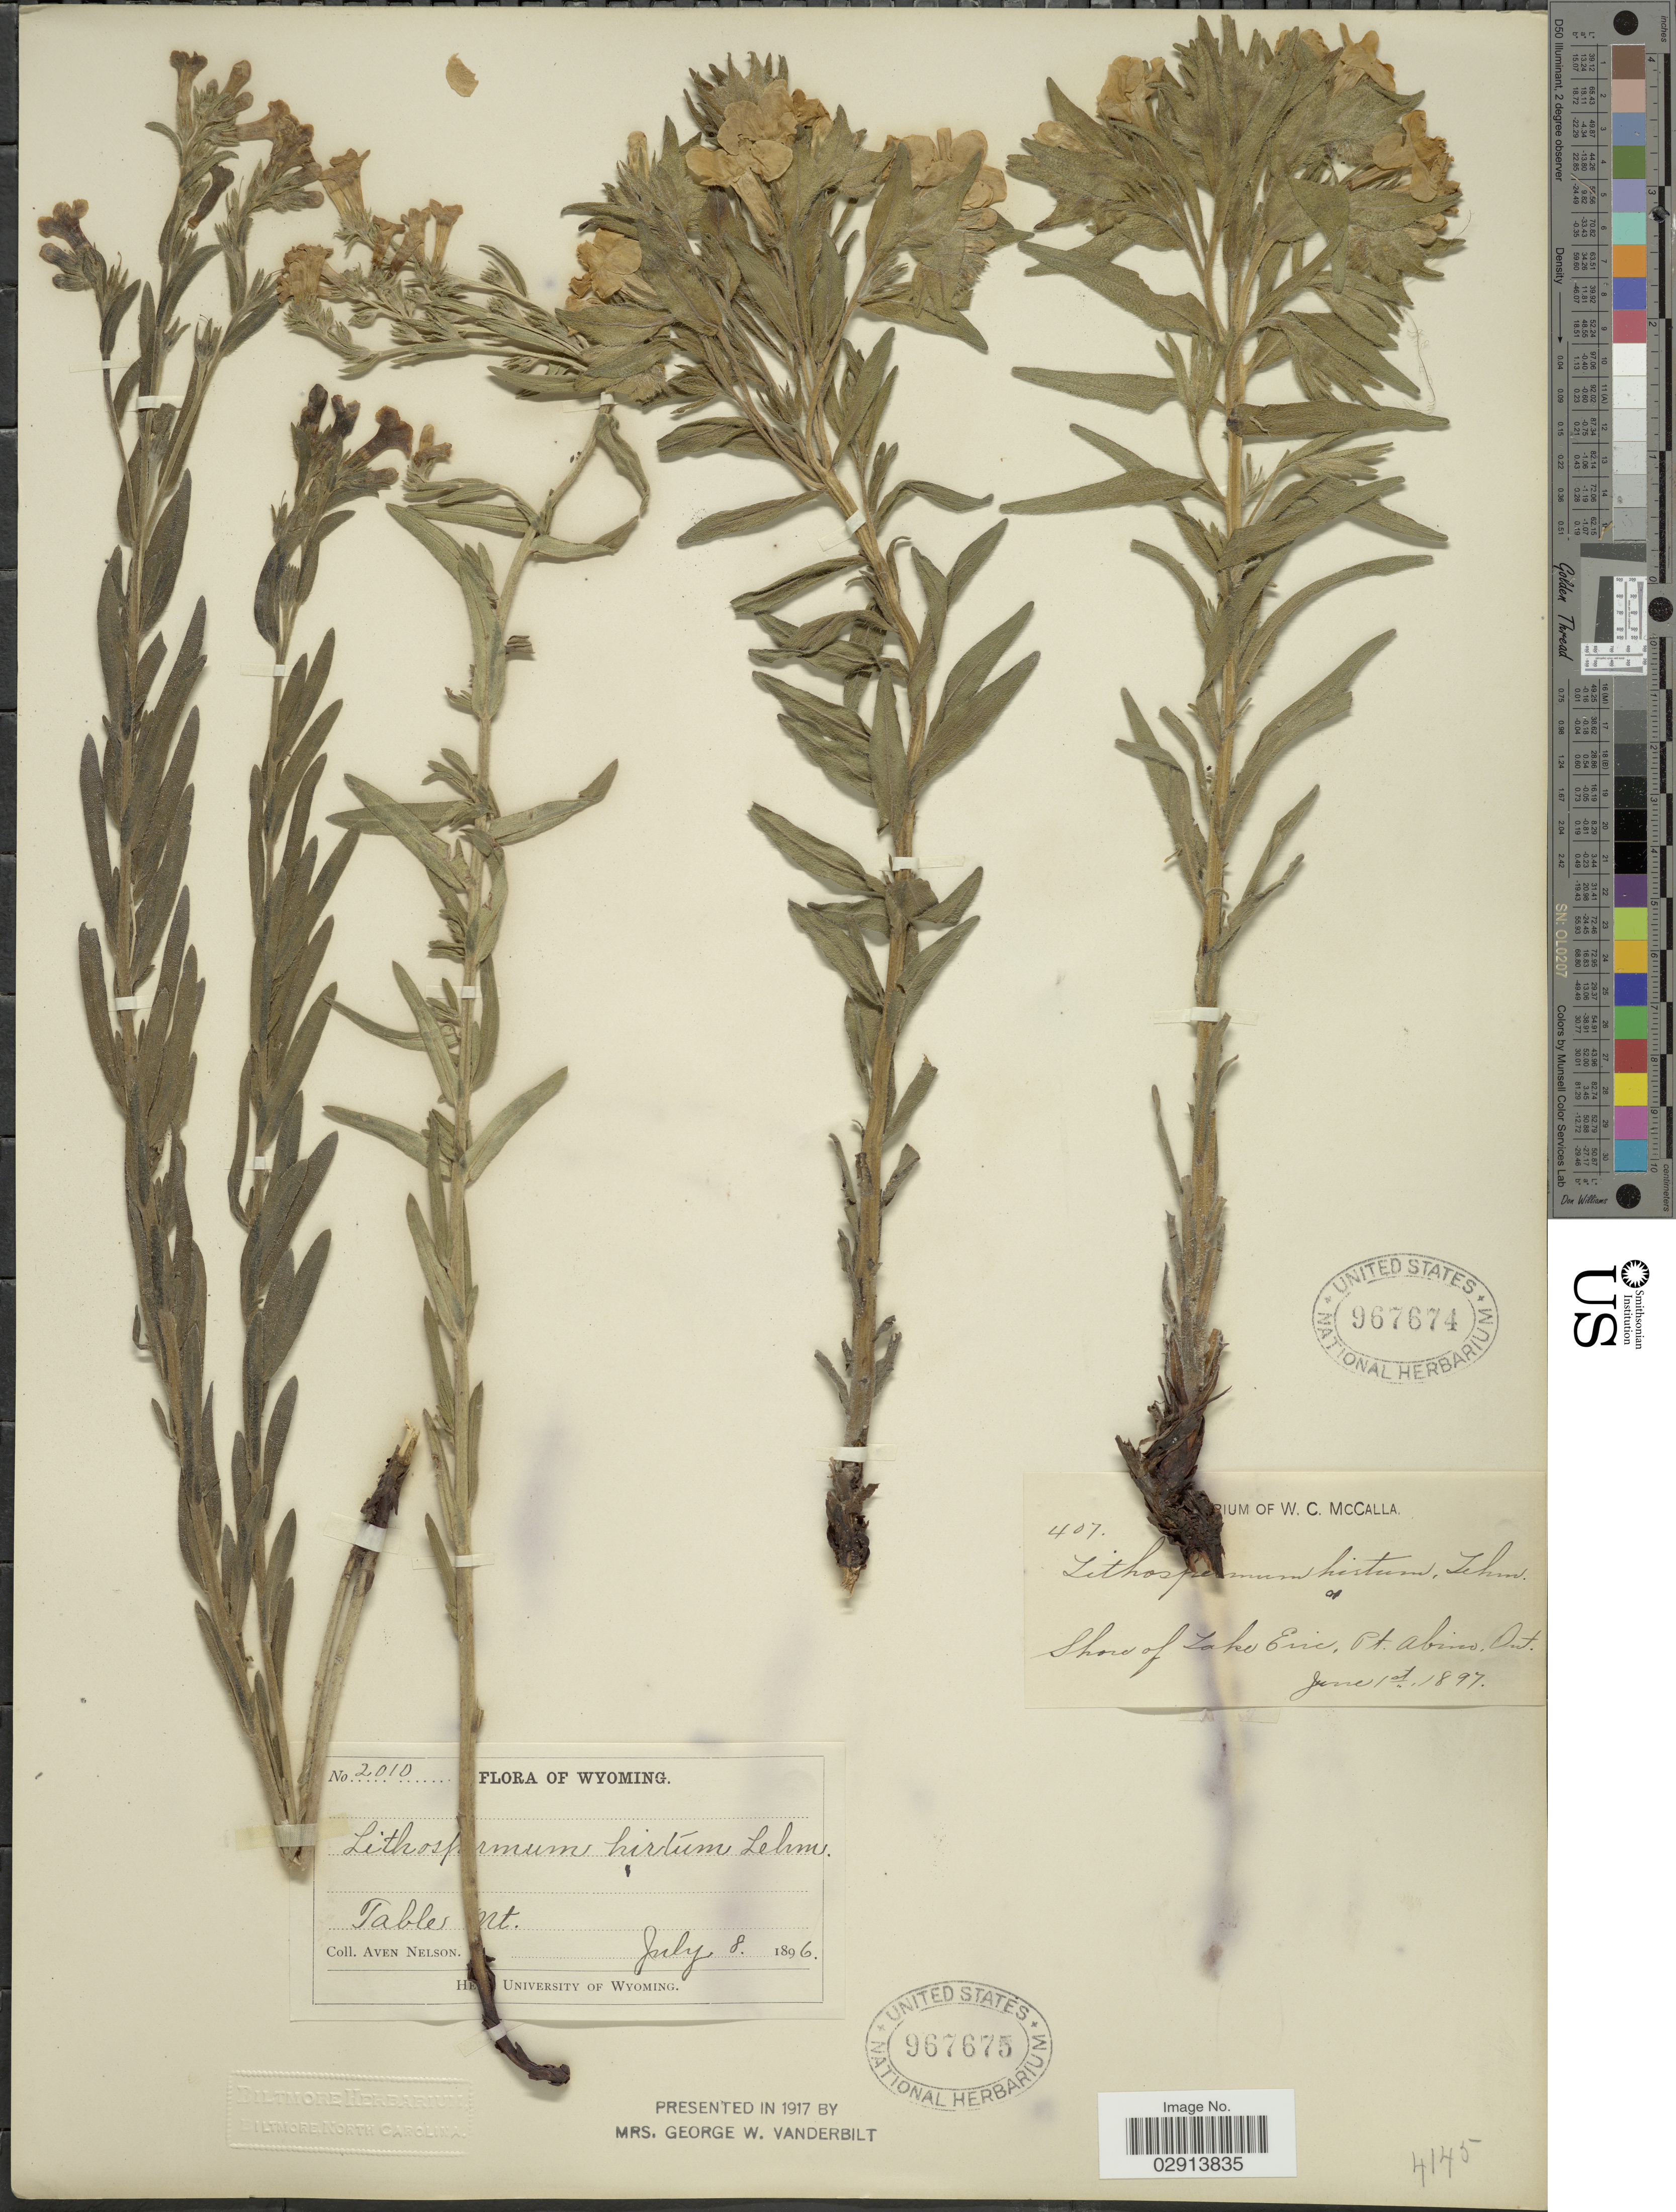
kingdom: Plantae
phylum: Tracheophyta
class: Magnoliopsida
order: Boraginales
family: Boraginaceae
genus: Lithospermum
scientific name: Lithospermum caroliniense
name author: (J.F. Gmel.) MacMill.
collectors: ex herb. W. C. McCalla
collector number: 407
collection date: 1897-06-01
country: Canada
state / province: Ontario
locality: Shore of Lake Erie, Pt. Abino, Ont.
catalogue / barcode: US 967674